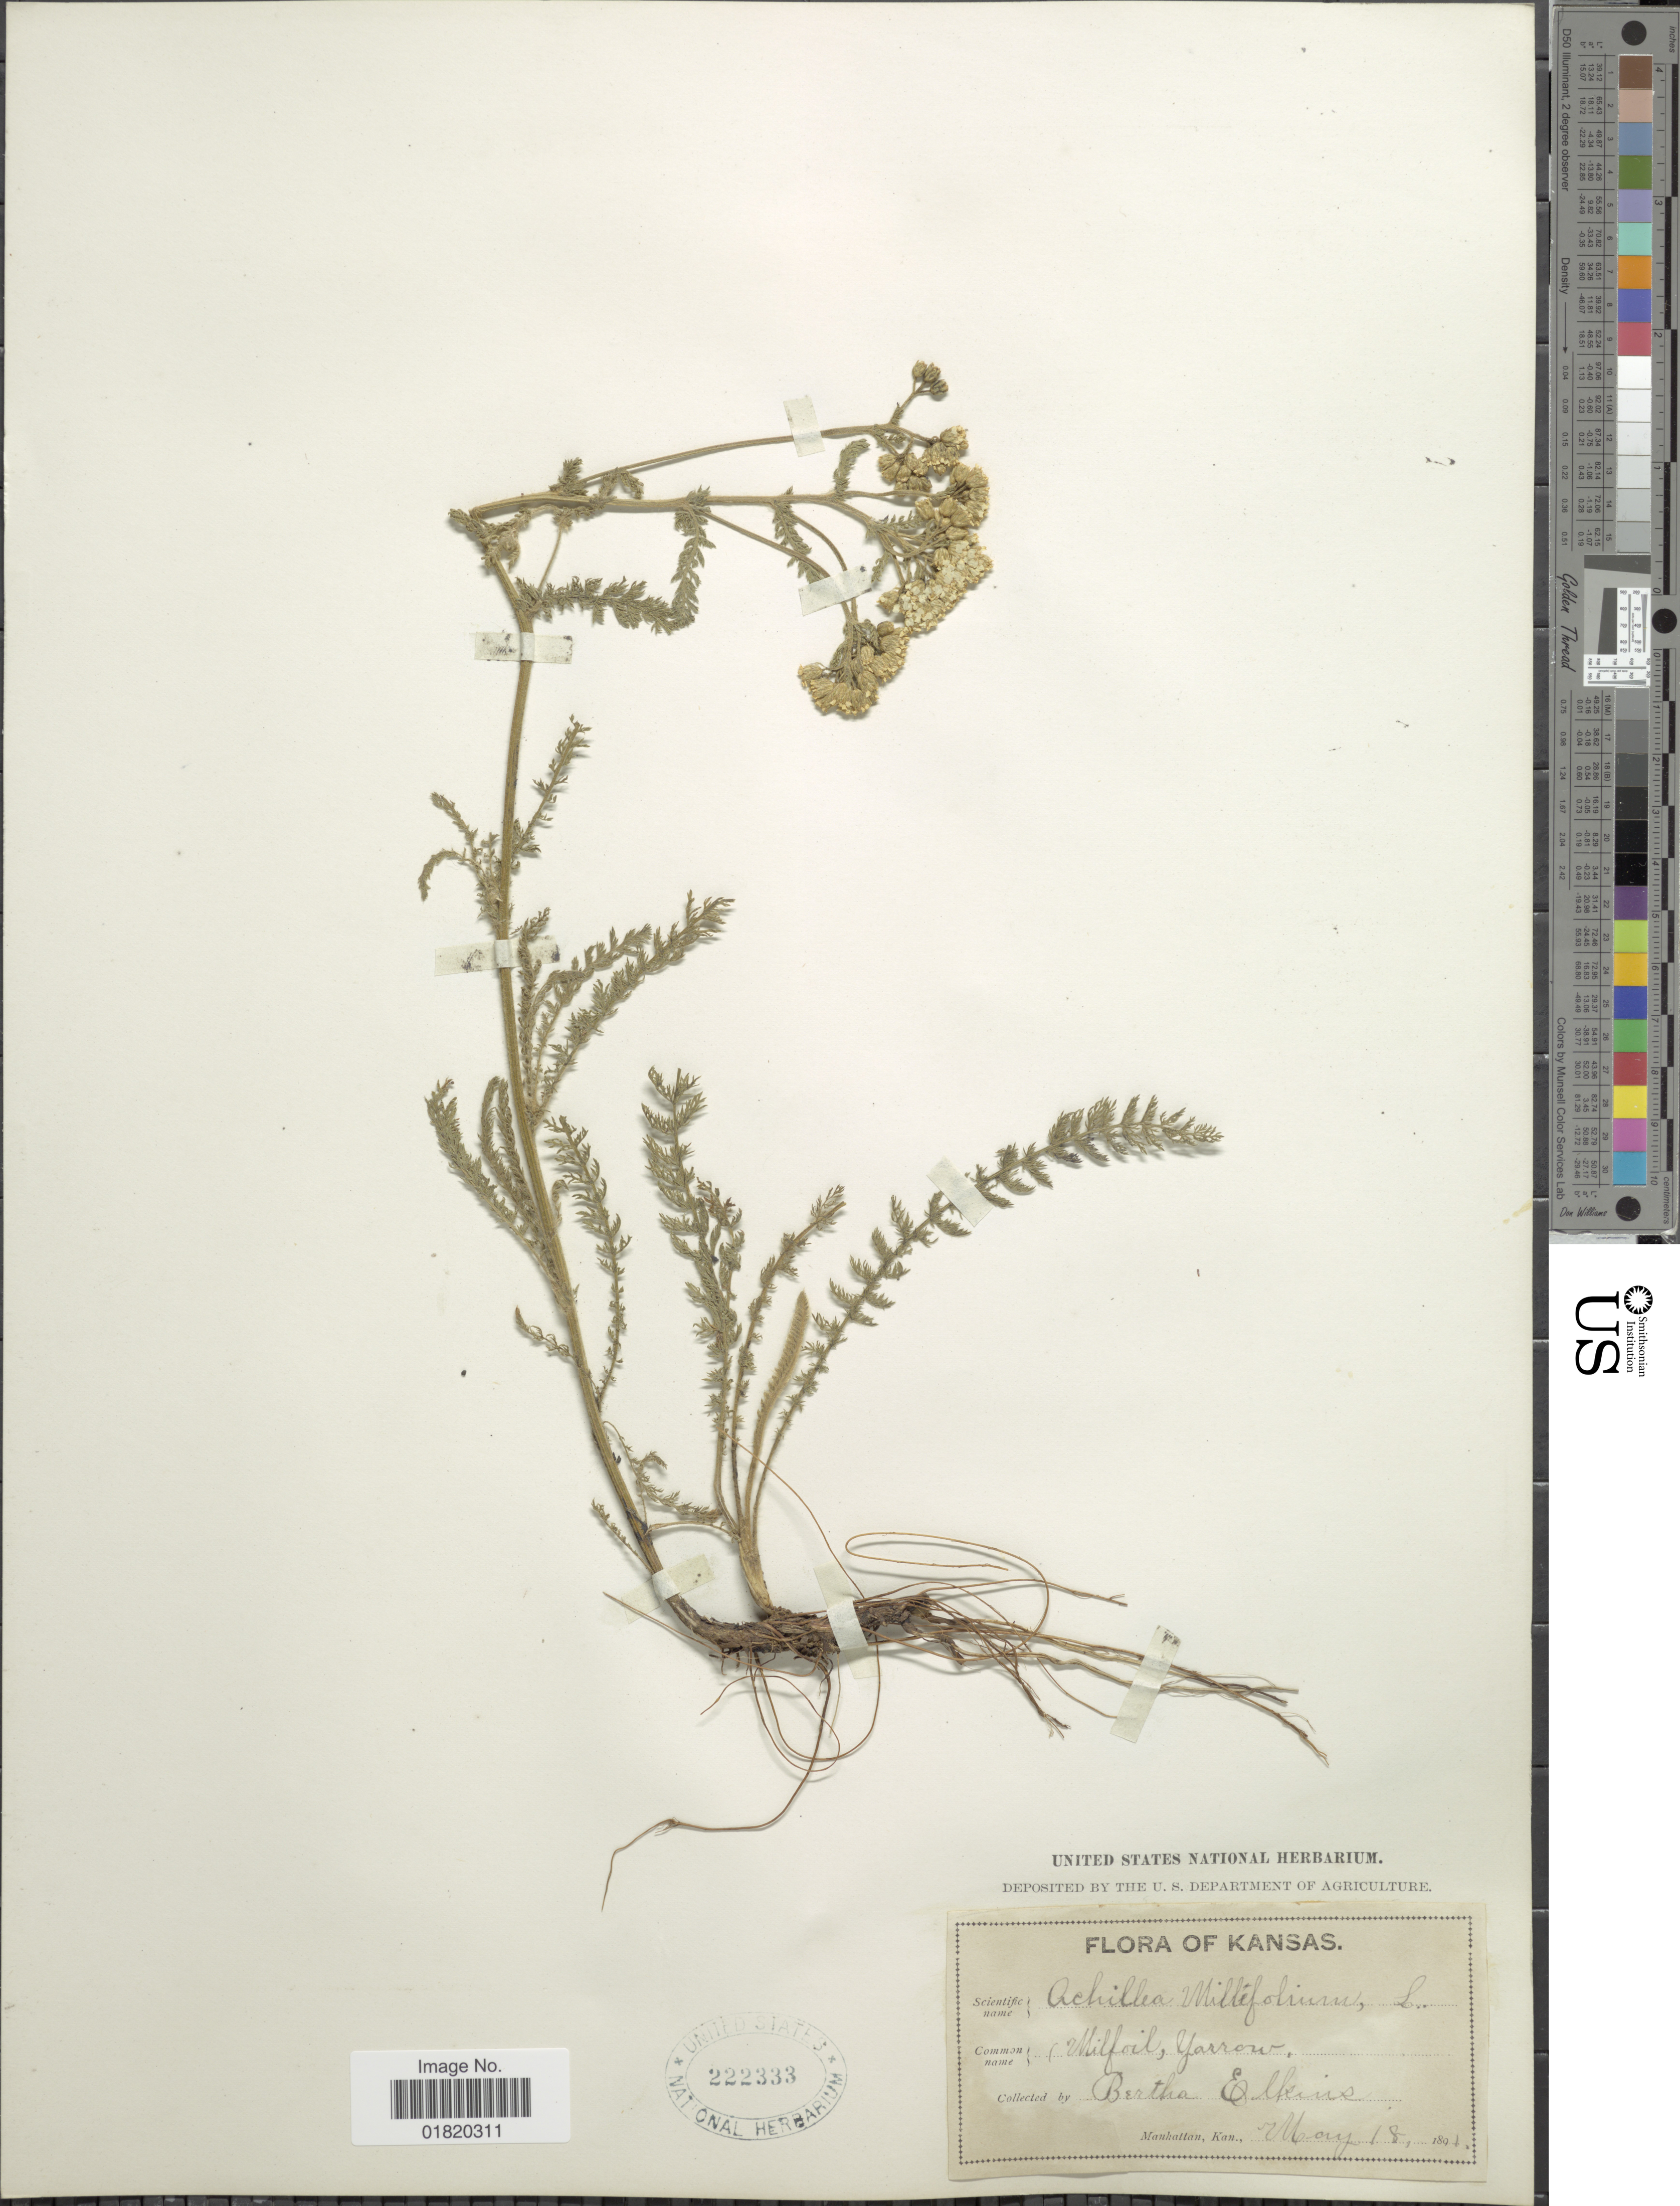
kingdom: Plantae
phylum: Tracheophyta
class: Magnoliopsida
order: Asterales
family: Asteraceae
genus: Achillea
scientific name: Achillea occidentalis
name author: (DC.) Raf. ex Rydb.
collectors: B. Elkins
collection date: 1894-05-18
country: United States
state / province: Kansas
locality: Manhattan [unsure placement]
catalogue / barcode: US 222333